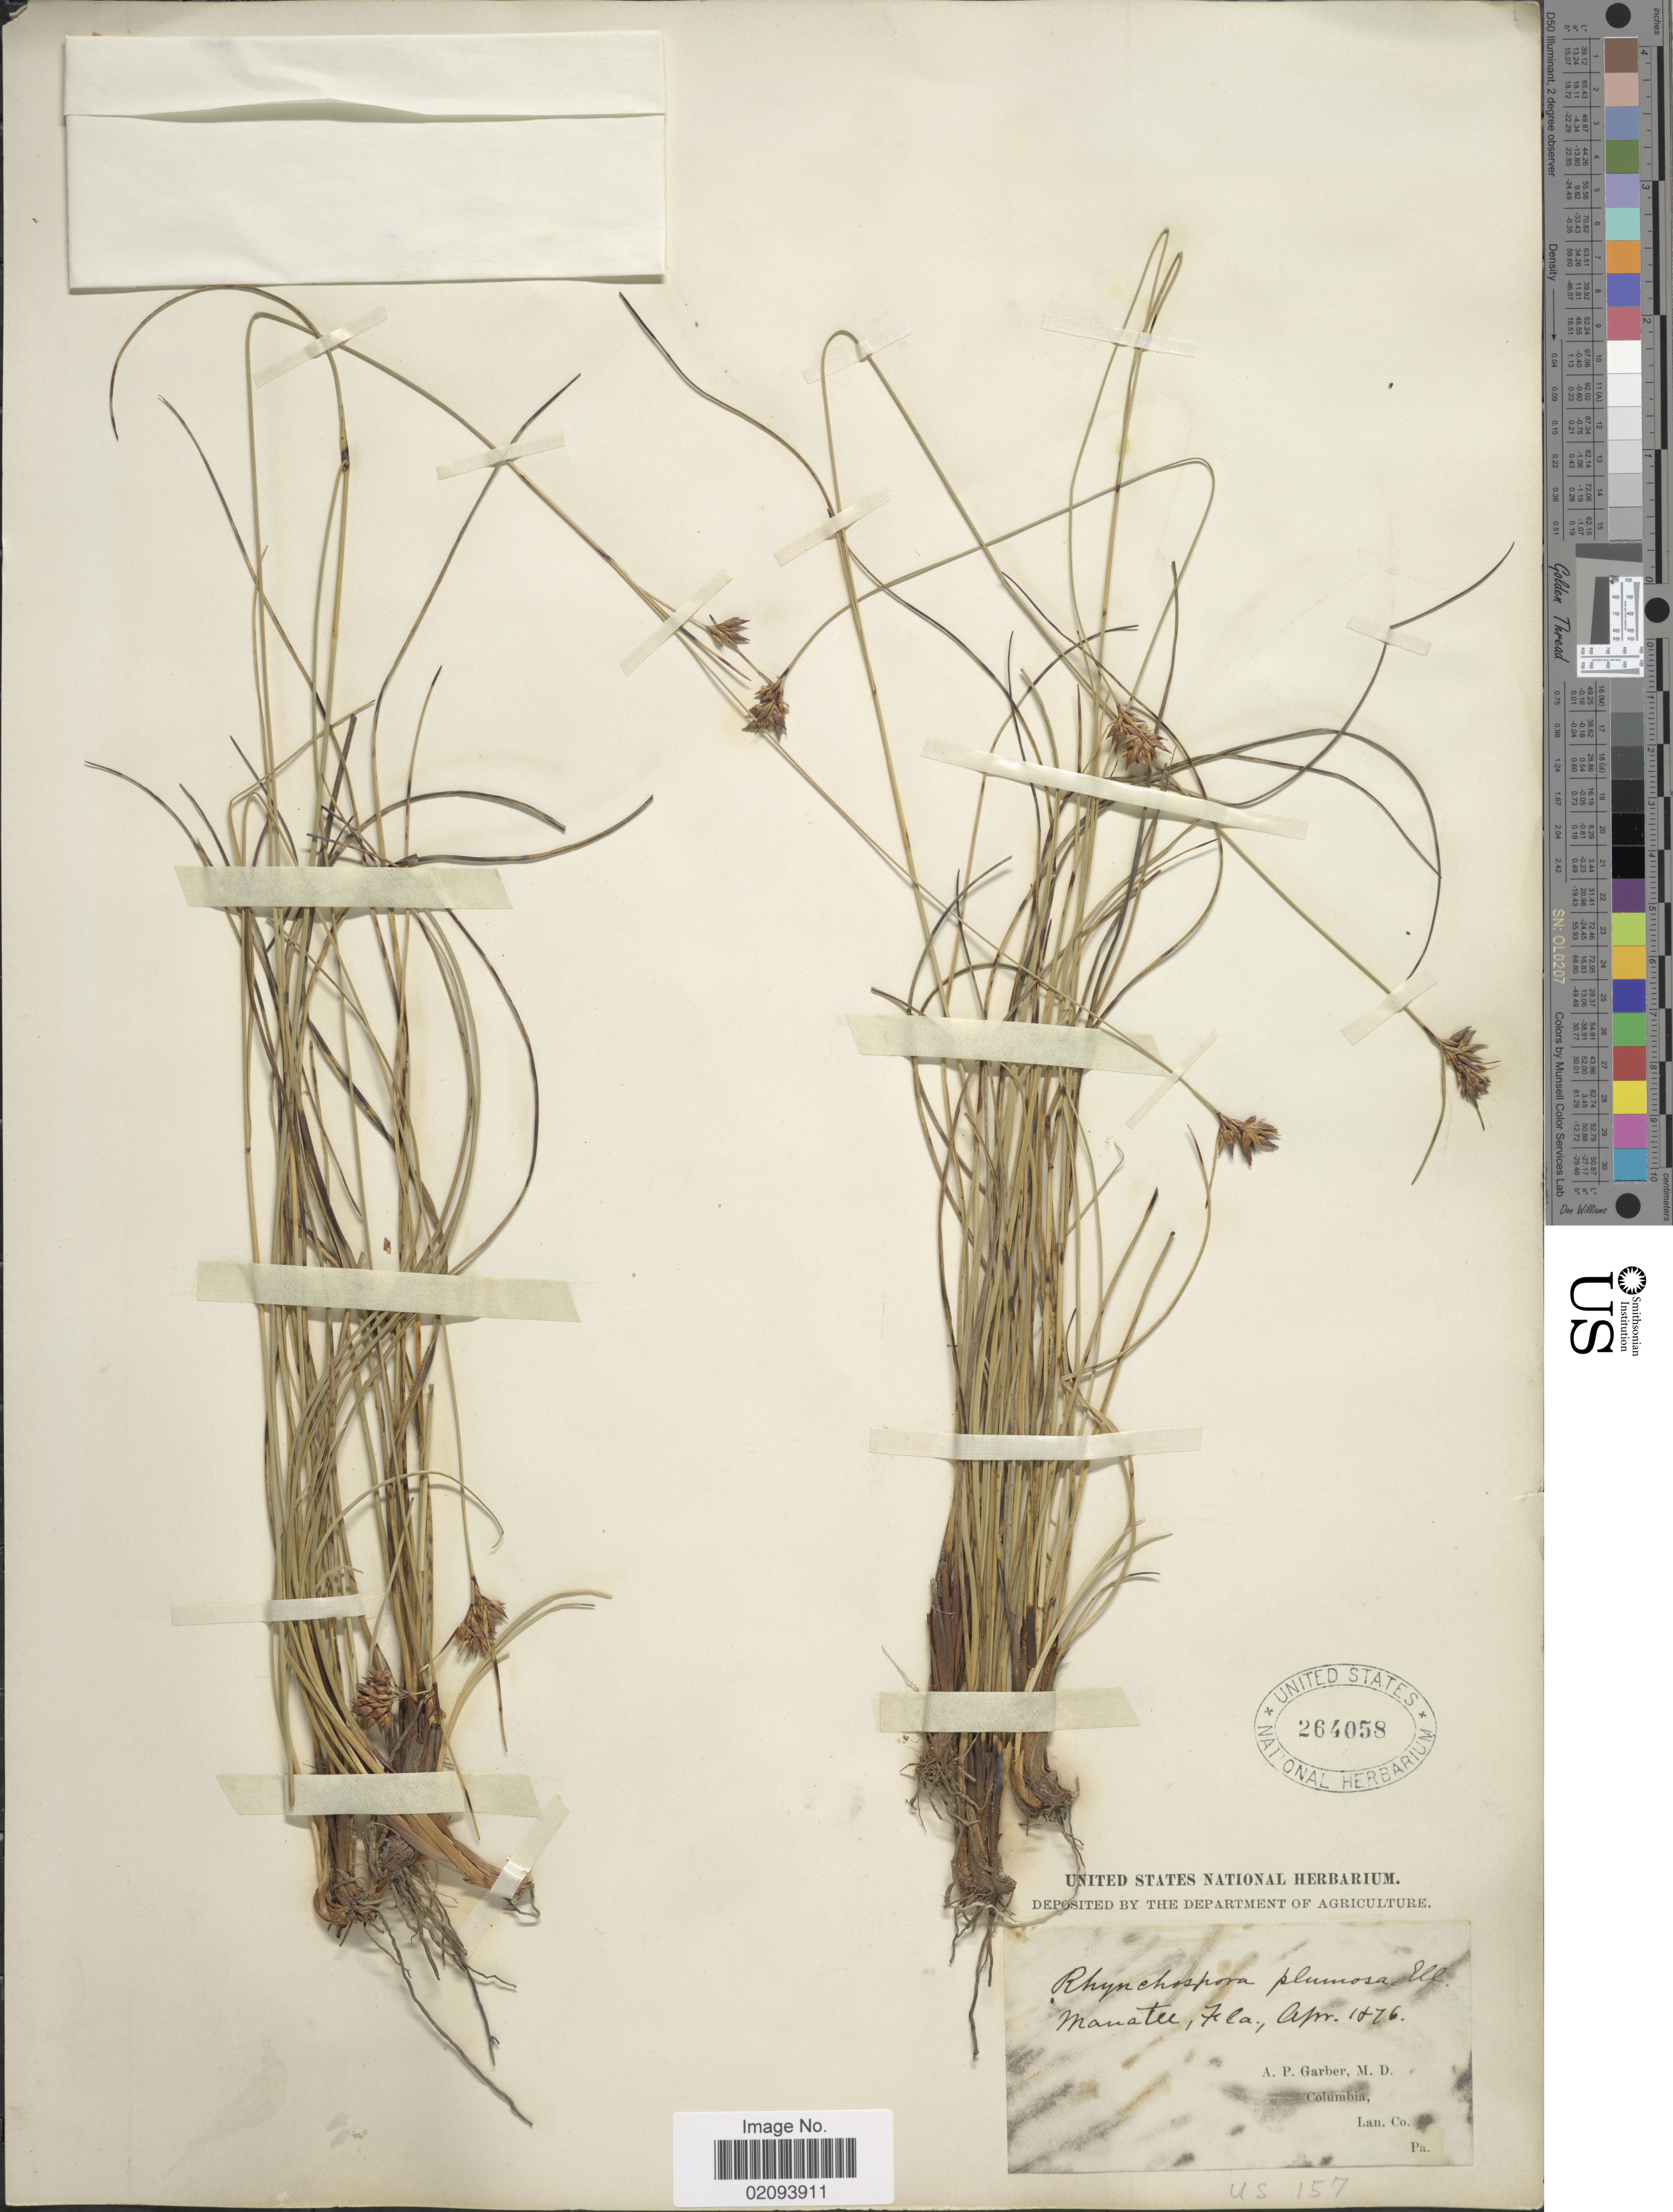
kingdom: Plantae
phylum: Tracheophyta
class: Liliopsida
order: Poales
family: Cyperaceae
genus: Rhynchospora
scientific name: Rhynchospora intermedia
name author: (Chapm.) Britton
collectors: A. P. Garber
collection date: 1876-04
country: United States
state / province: Florida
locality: Manatee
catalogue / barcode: US 264058